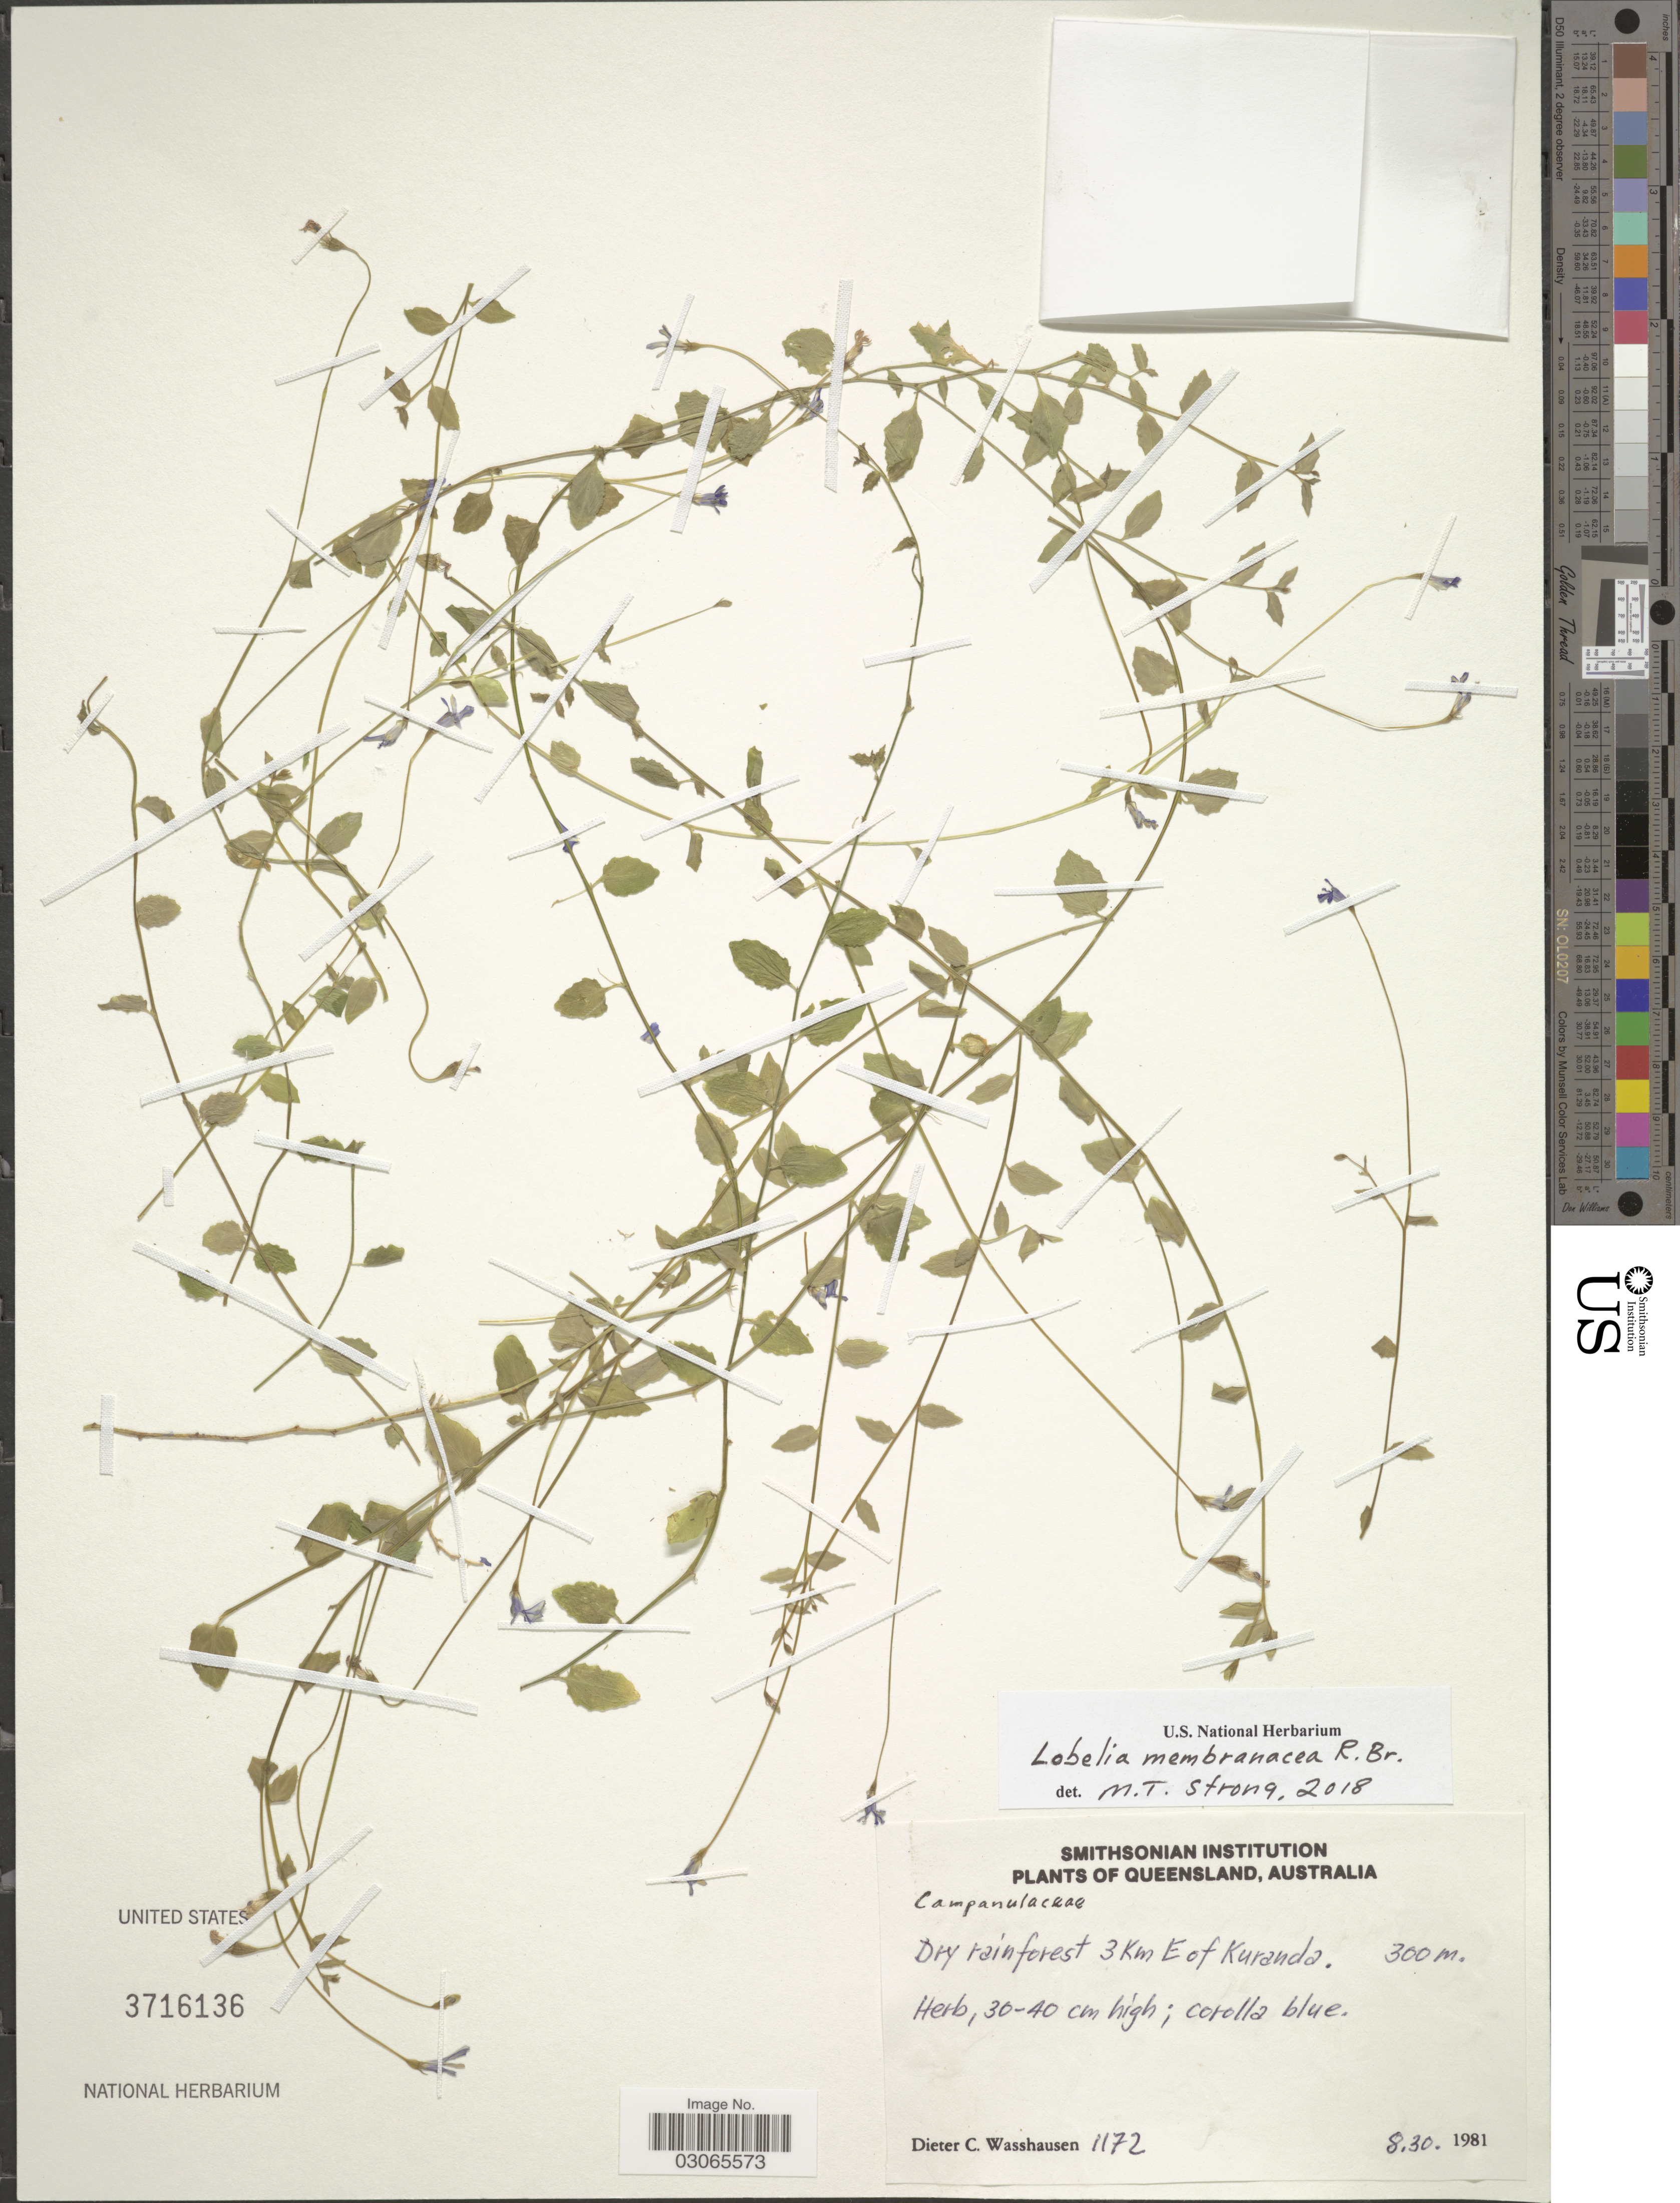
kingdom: Plantae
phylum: Tracheophyta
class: Magnoliopsida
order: Asterales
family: Campanulaceae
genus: Lobelia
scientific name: Lobelia membranacea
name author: R. Br.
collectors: D. C. Wasshausen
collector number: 1172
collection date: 1981-08-30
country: Australia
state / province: Queensland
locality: Dry rainforest 3 Km E of Kuranda.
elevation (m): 300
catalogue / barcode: US 3716136